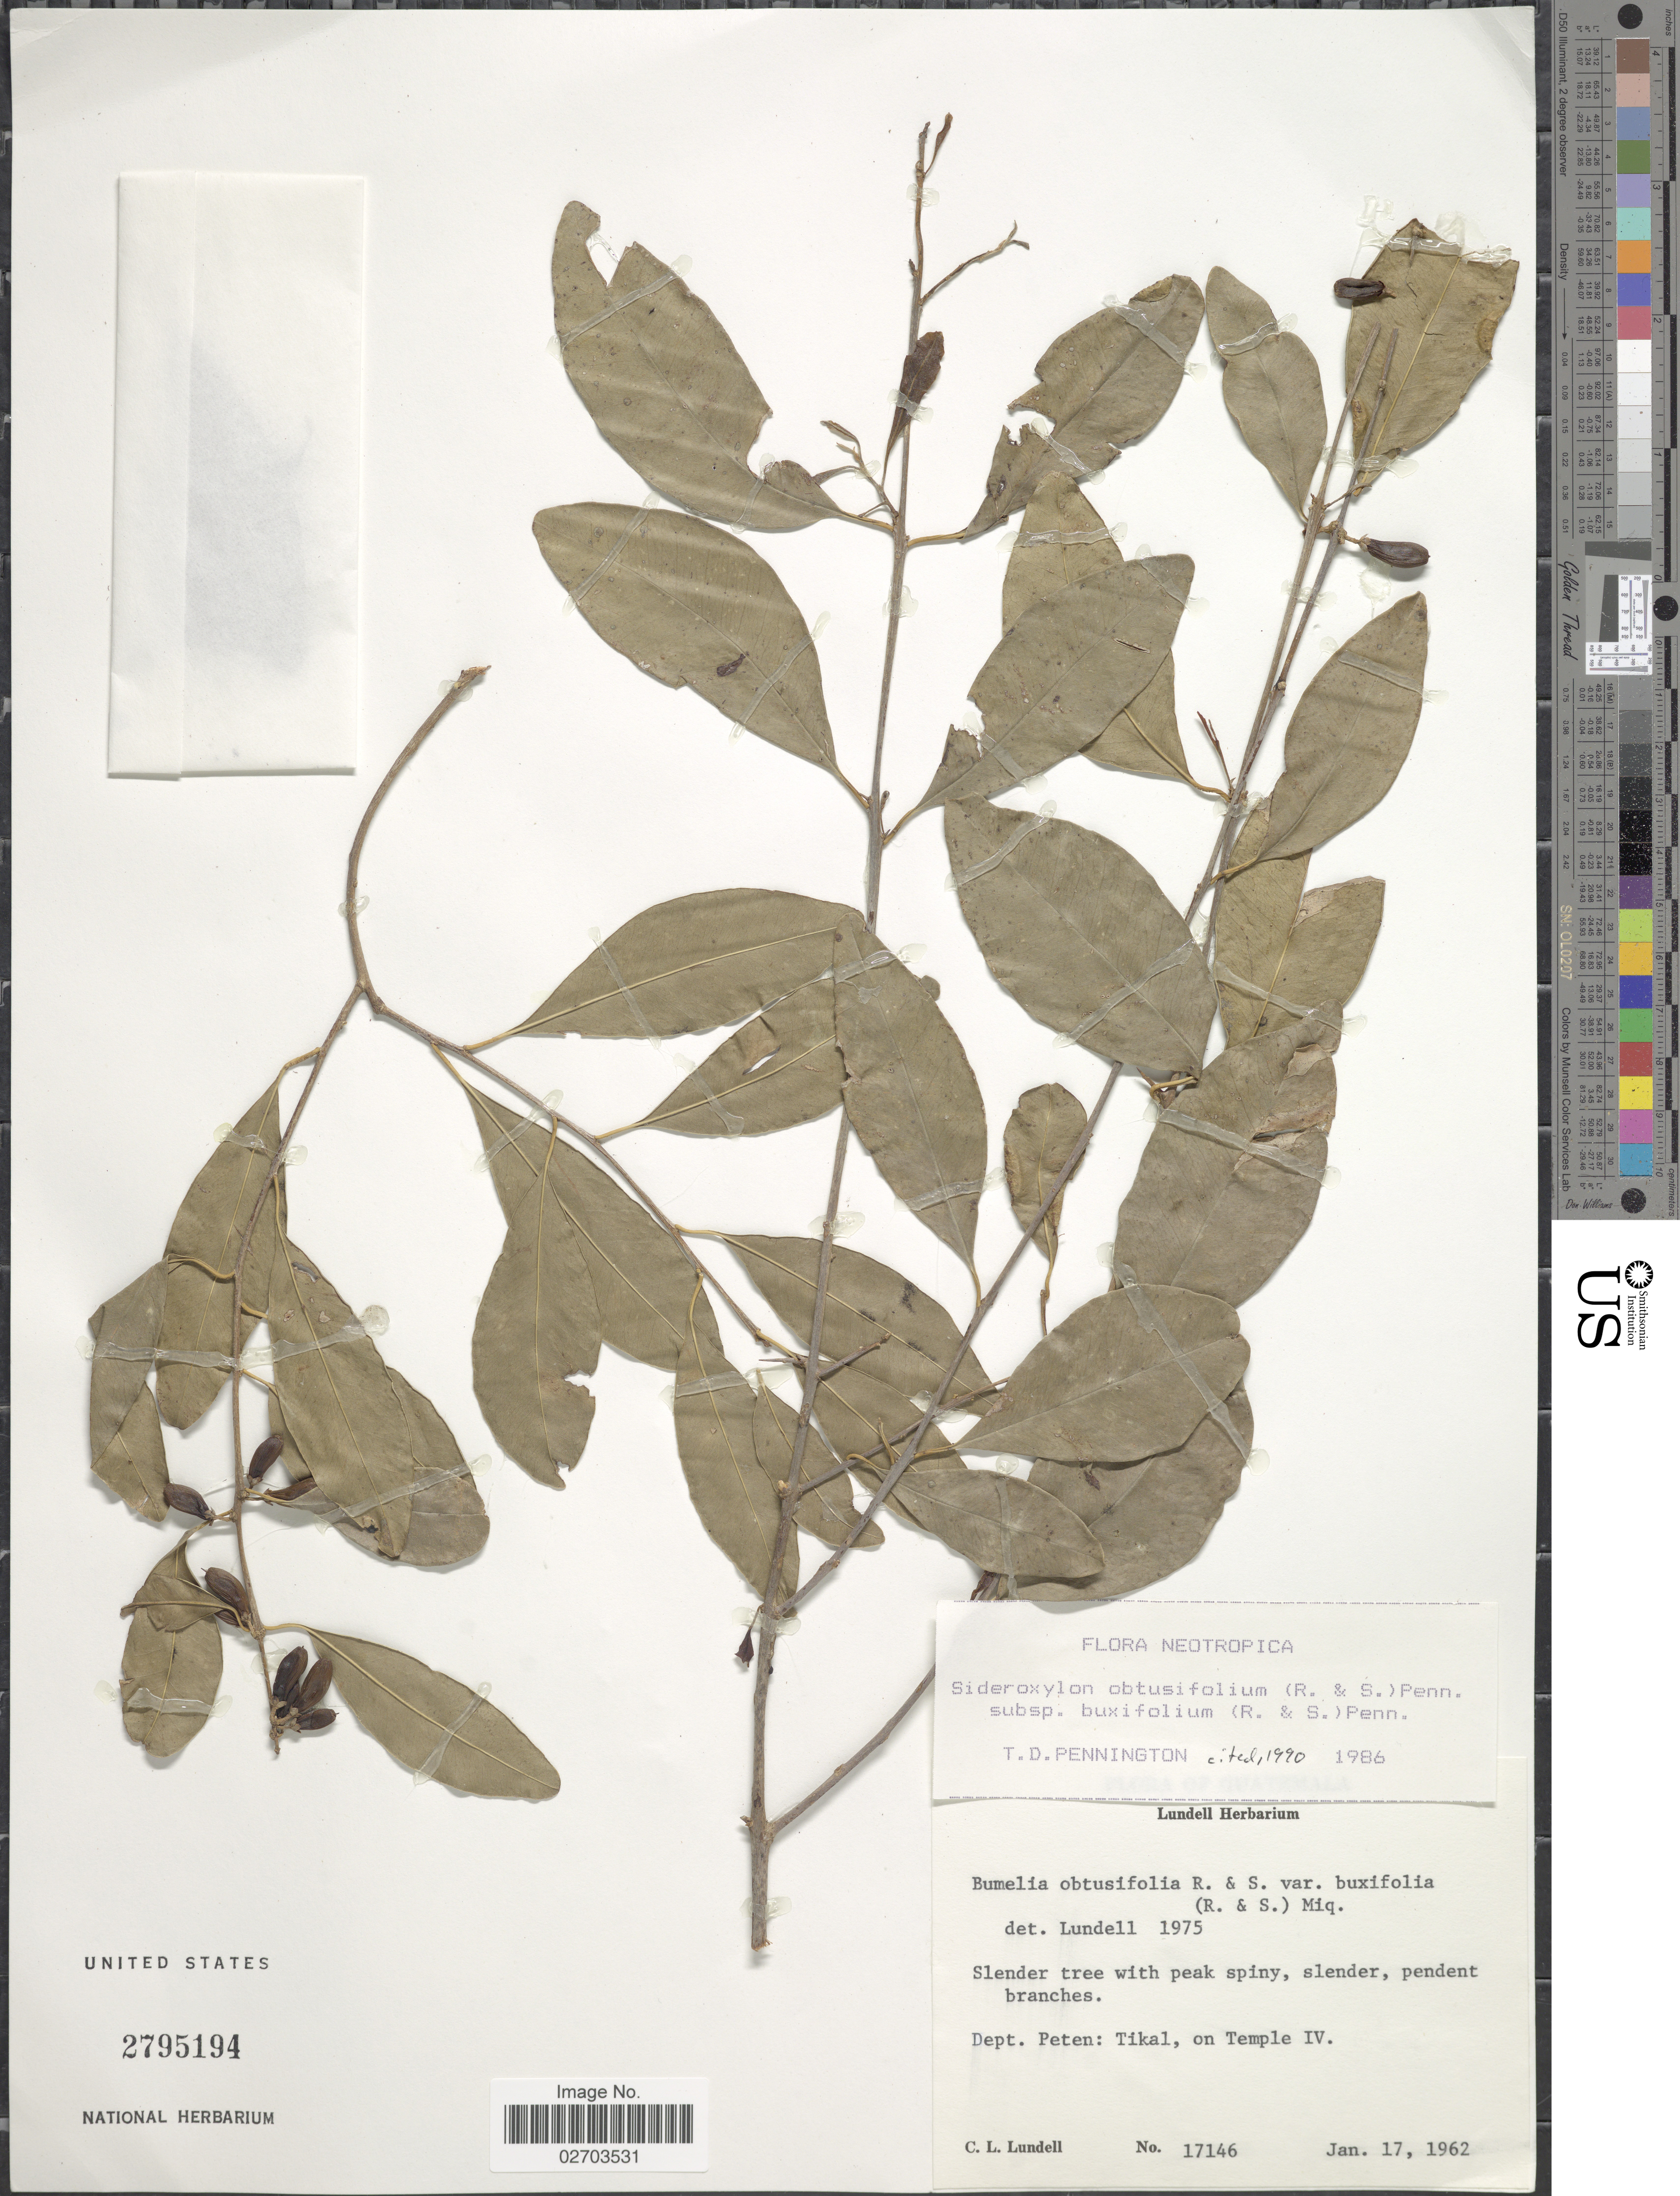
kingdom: Plantae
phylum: Tracheophyta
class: Magnoliopsida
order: Ericales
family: Sapotaceae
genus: Sideroxylon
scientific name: Sideroxylon obtusifolium subsp. buxifolium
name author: (Roem. & Schult.) T.D. Penn.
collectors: C. L. Lundell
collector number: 17146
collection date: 1962-01-17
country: Guatemala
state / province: El Petén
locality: Tikal, on Temple IV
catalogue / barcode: US 2795194